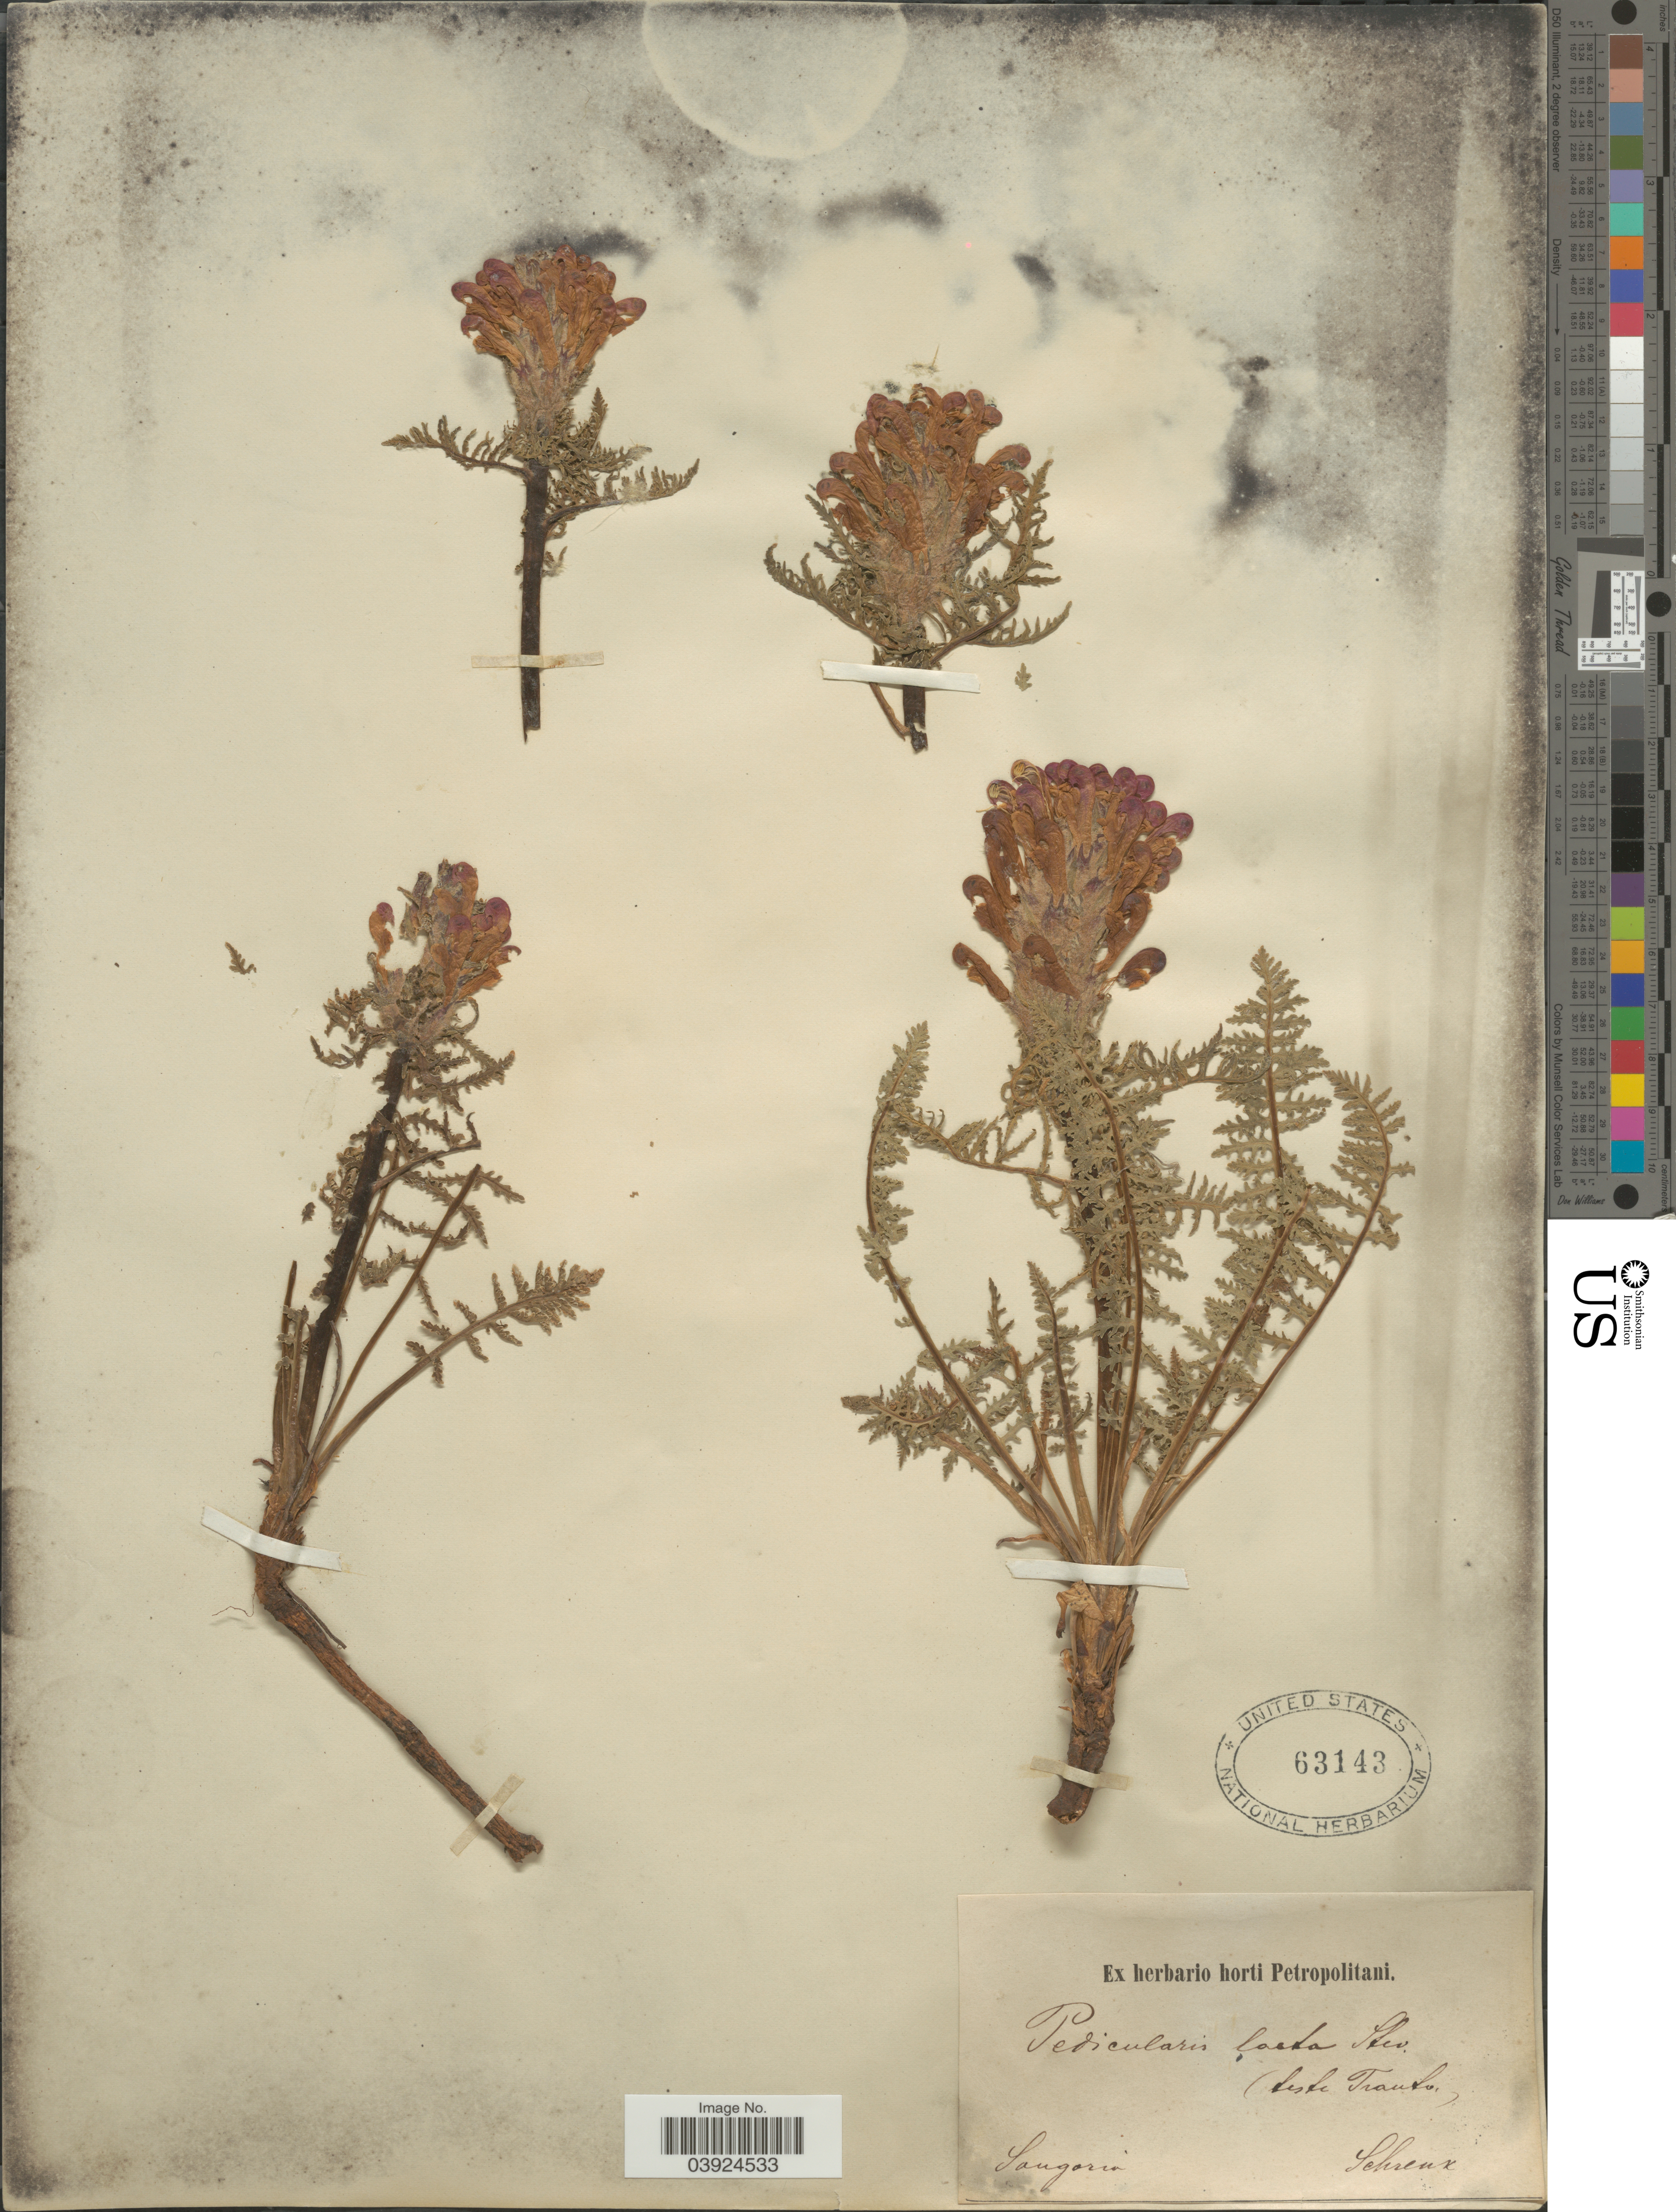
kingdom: Plantae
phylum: Tracheophyta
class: Magnoliopsida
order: Lamiales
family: Orobanchaceae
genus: Pedicularis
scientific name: Pedicularis laeta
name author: Steven ex Bunge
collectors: A.G. Schrenk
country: China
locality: Songoria.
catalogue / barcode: US 63143